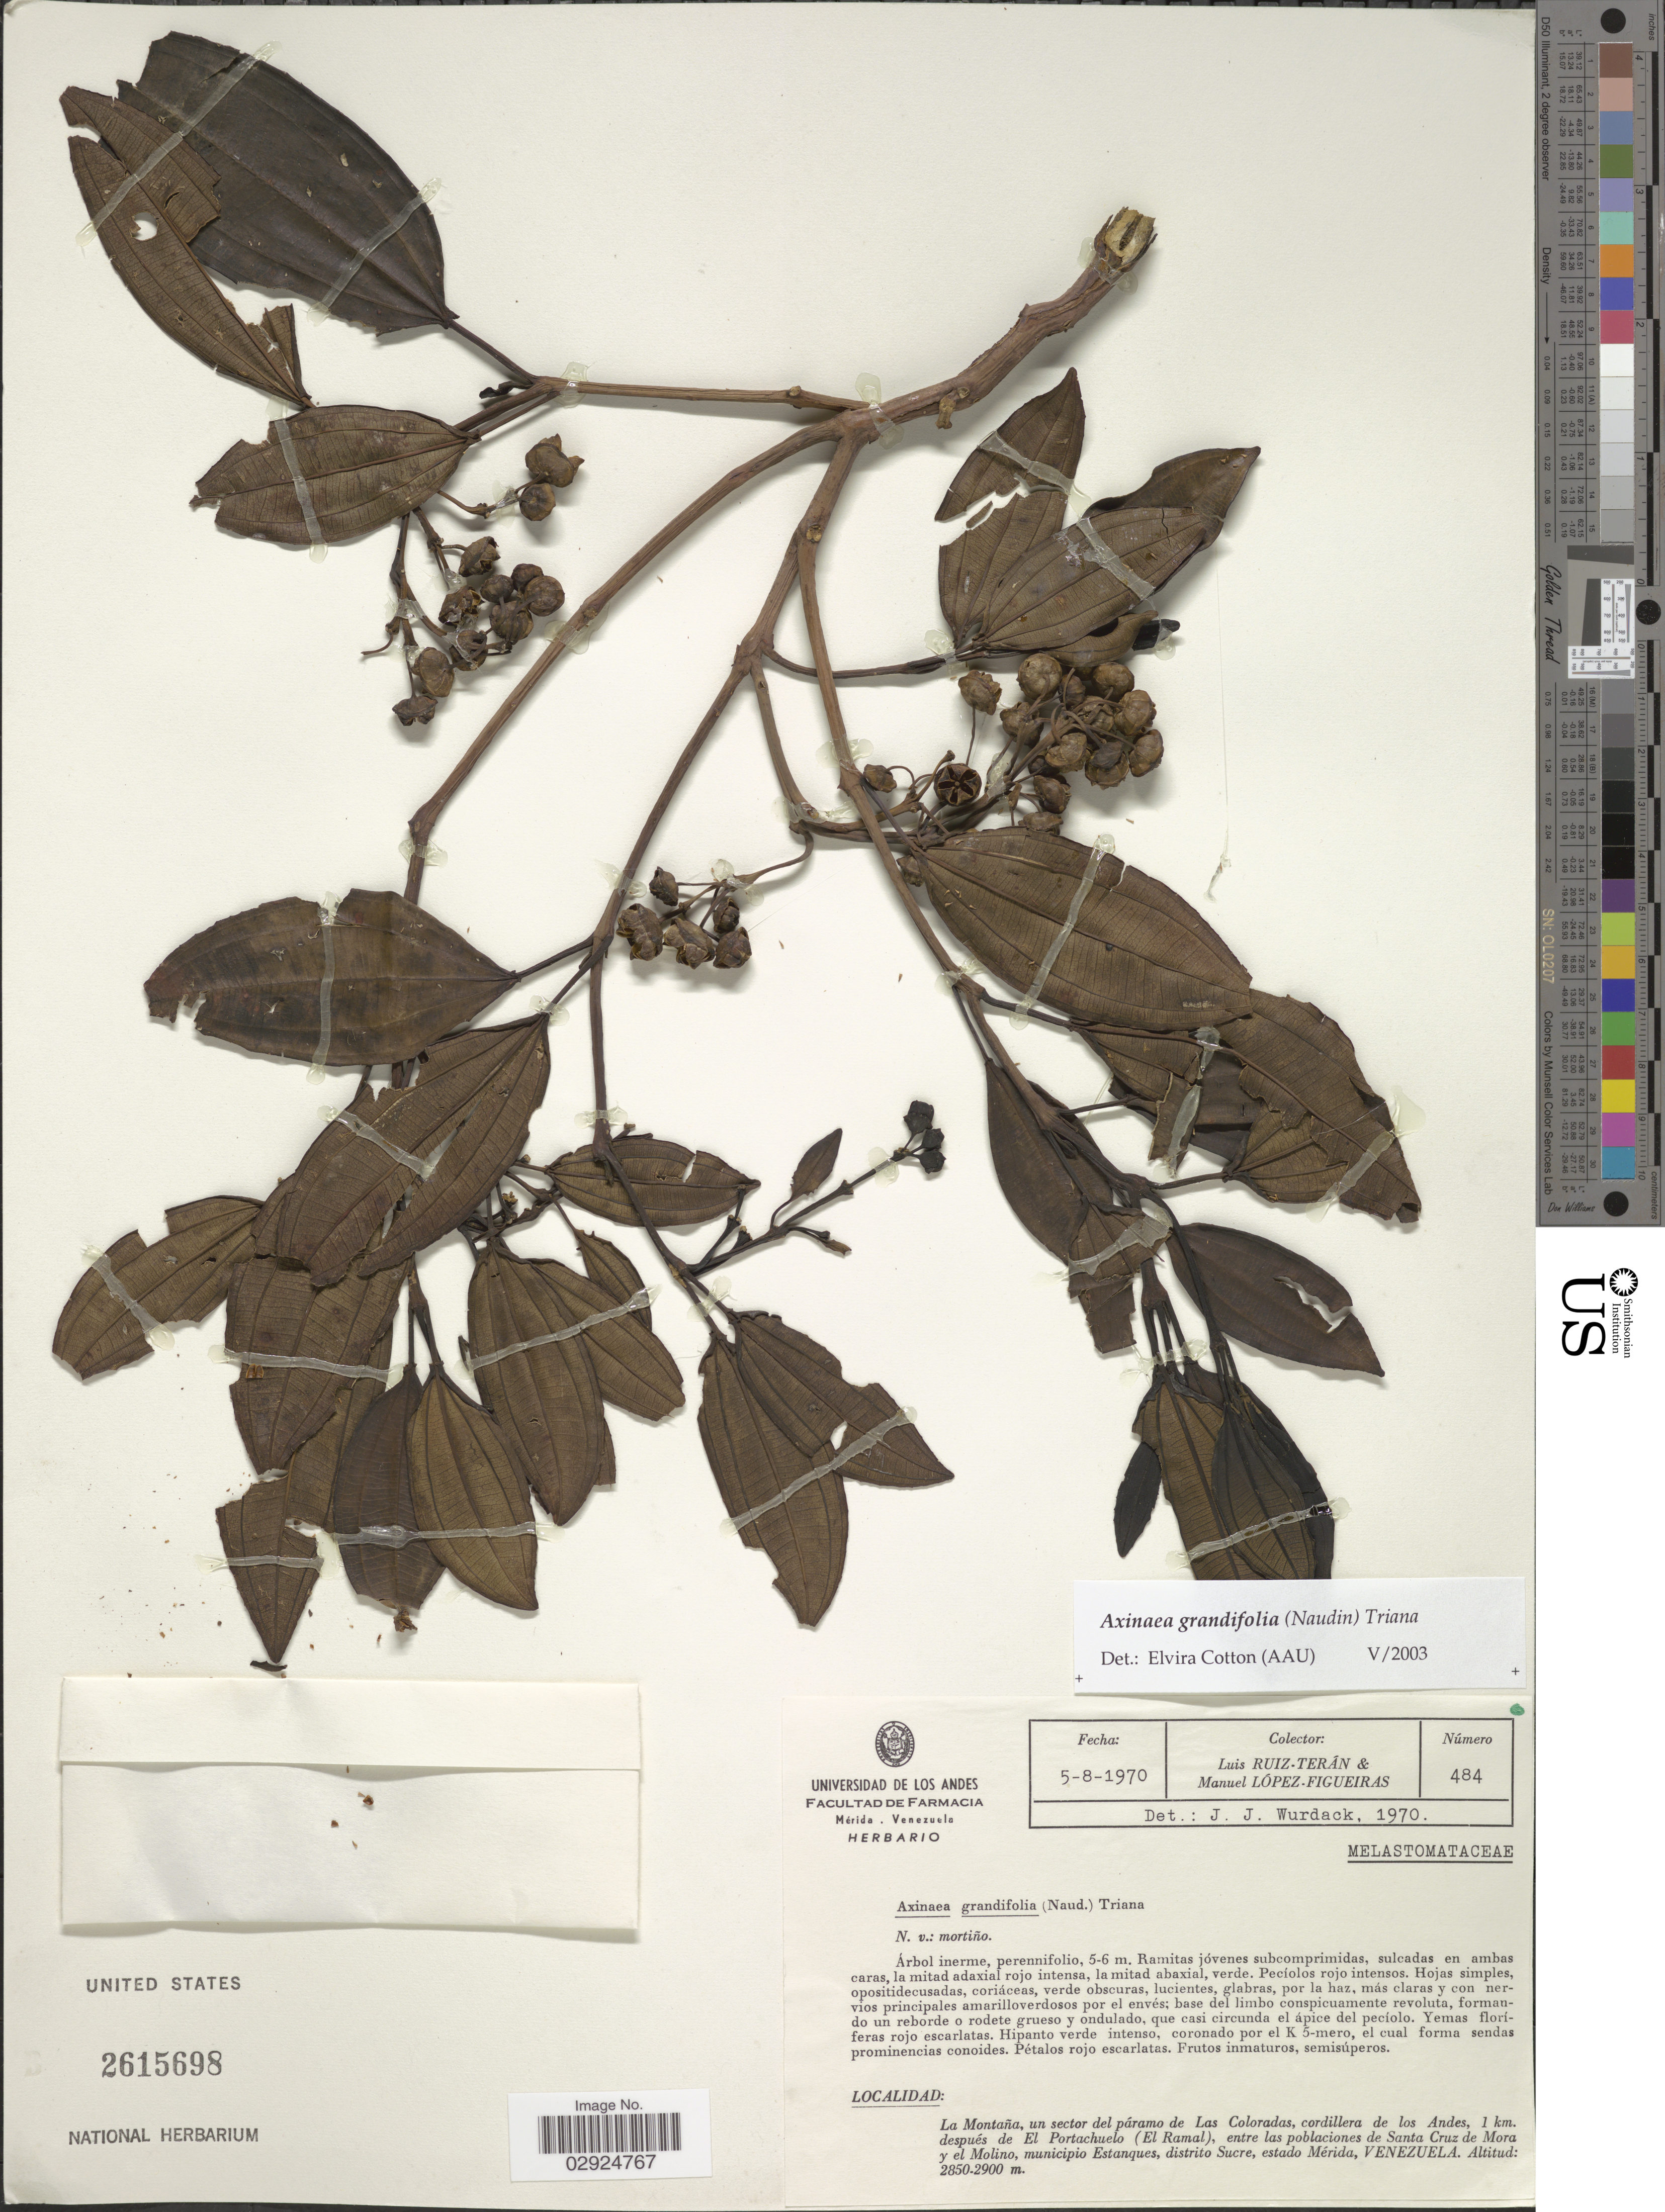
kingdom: Plantae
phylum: Tracheophyta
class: Magnoliopsida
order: Myrtales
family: Melastomataceae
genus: Axinaea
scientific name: Axinaea grandifolia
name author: (Naudin) Triana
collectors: L. Teran & M. López Figueiras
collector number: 484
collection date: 1970-08-05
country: Venezuela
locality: La Montaña, un sector del páramo de Las Coloradas, cordillera de los Andes, 1 km. después de El Portachuelo (El Ramal), entre las poblaciones de Santa Cruz de Mora y el Molino, municipio Estanques, distrito Sucre, estado Mérida.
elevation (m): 2850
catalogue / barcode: US 2615698